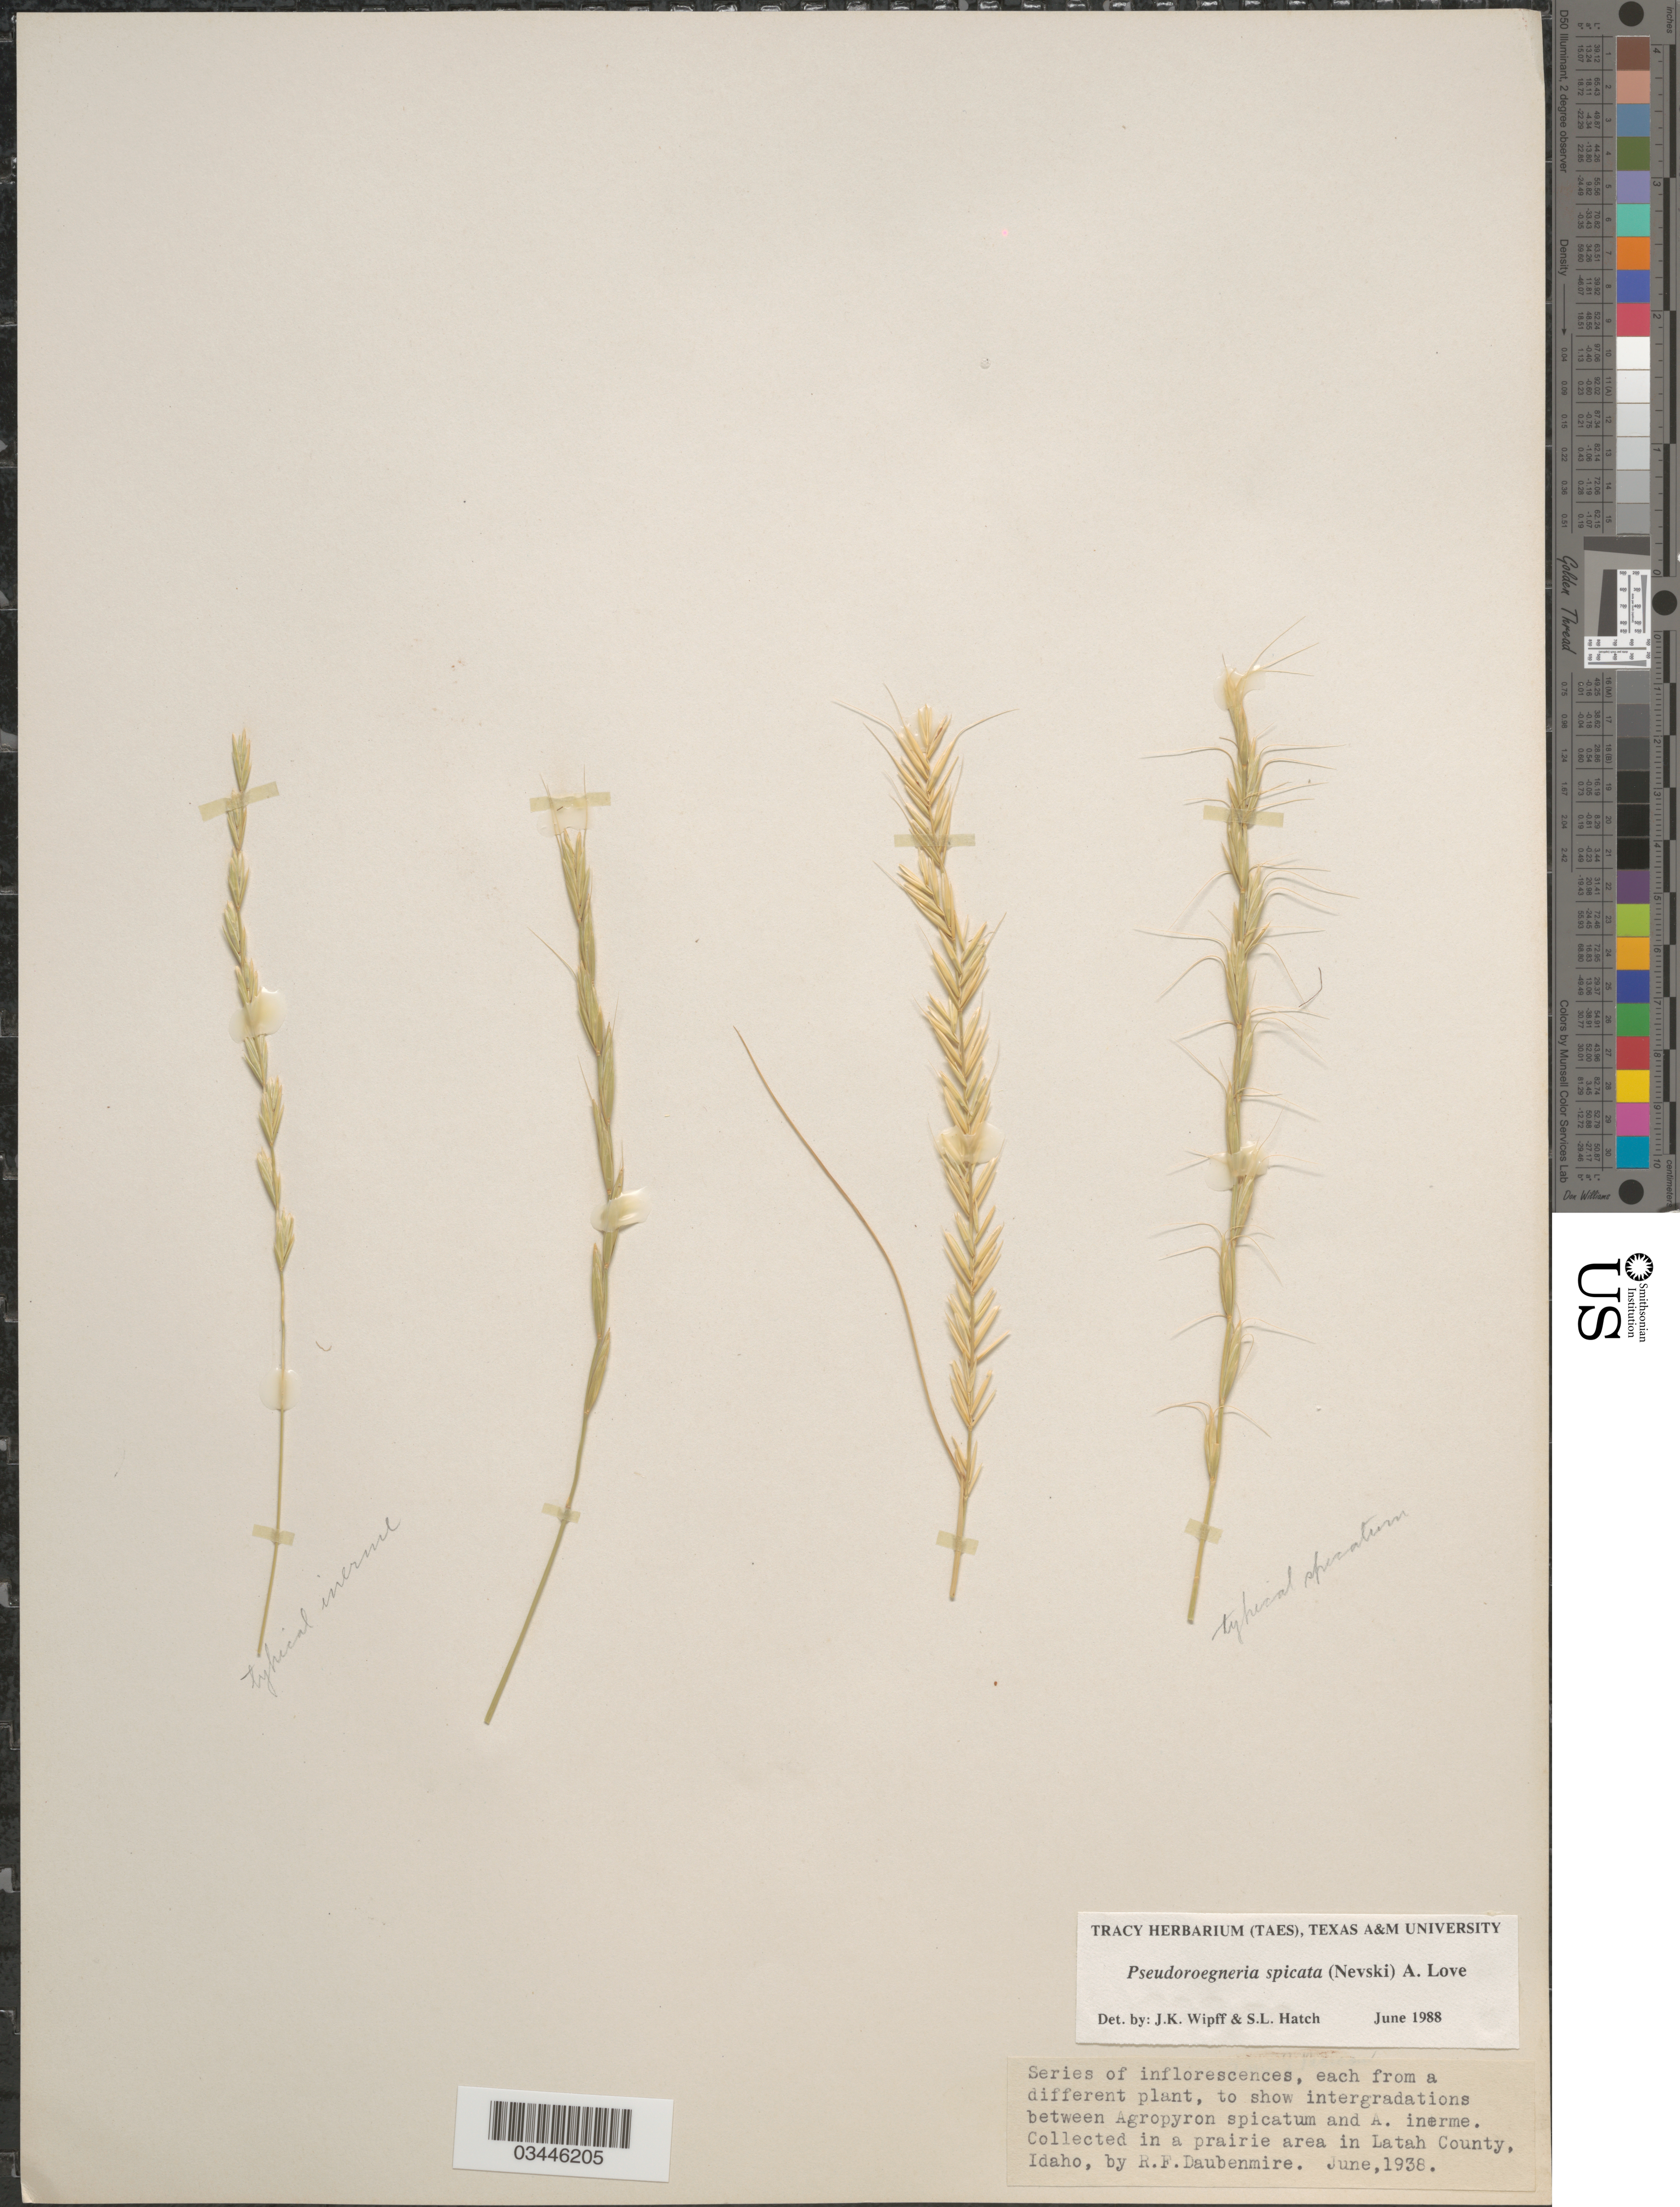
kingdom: Plantae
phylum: Tracheophyta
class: Liliopsida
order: Poales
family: Poaceae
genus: Pseudoroegneria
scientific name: Pseudoroegneria spicata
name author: (Pursh) Á. Löve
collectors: R. Daubenmire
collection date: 1938-06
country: United States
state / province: Idaho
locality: In a prairie area in Latah County.